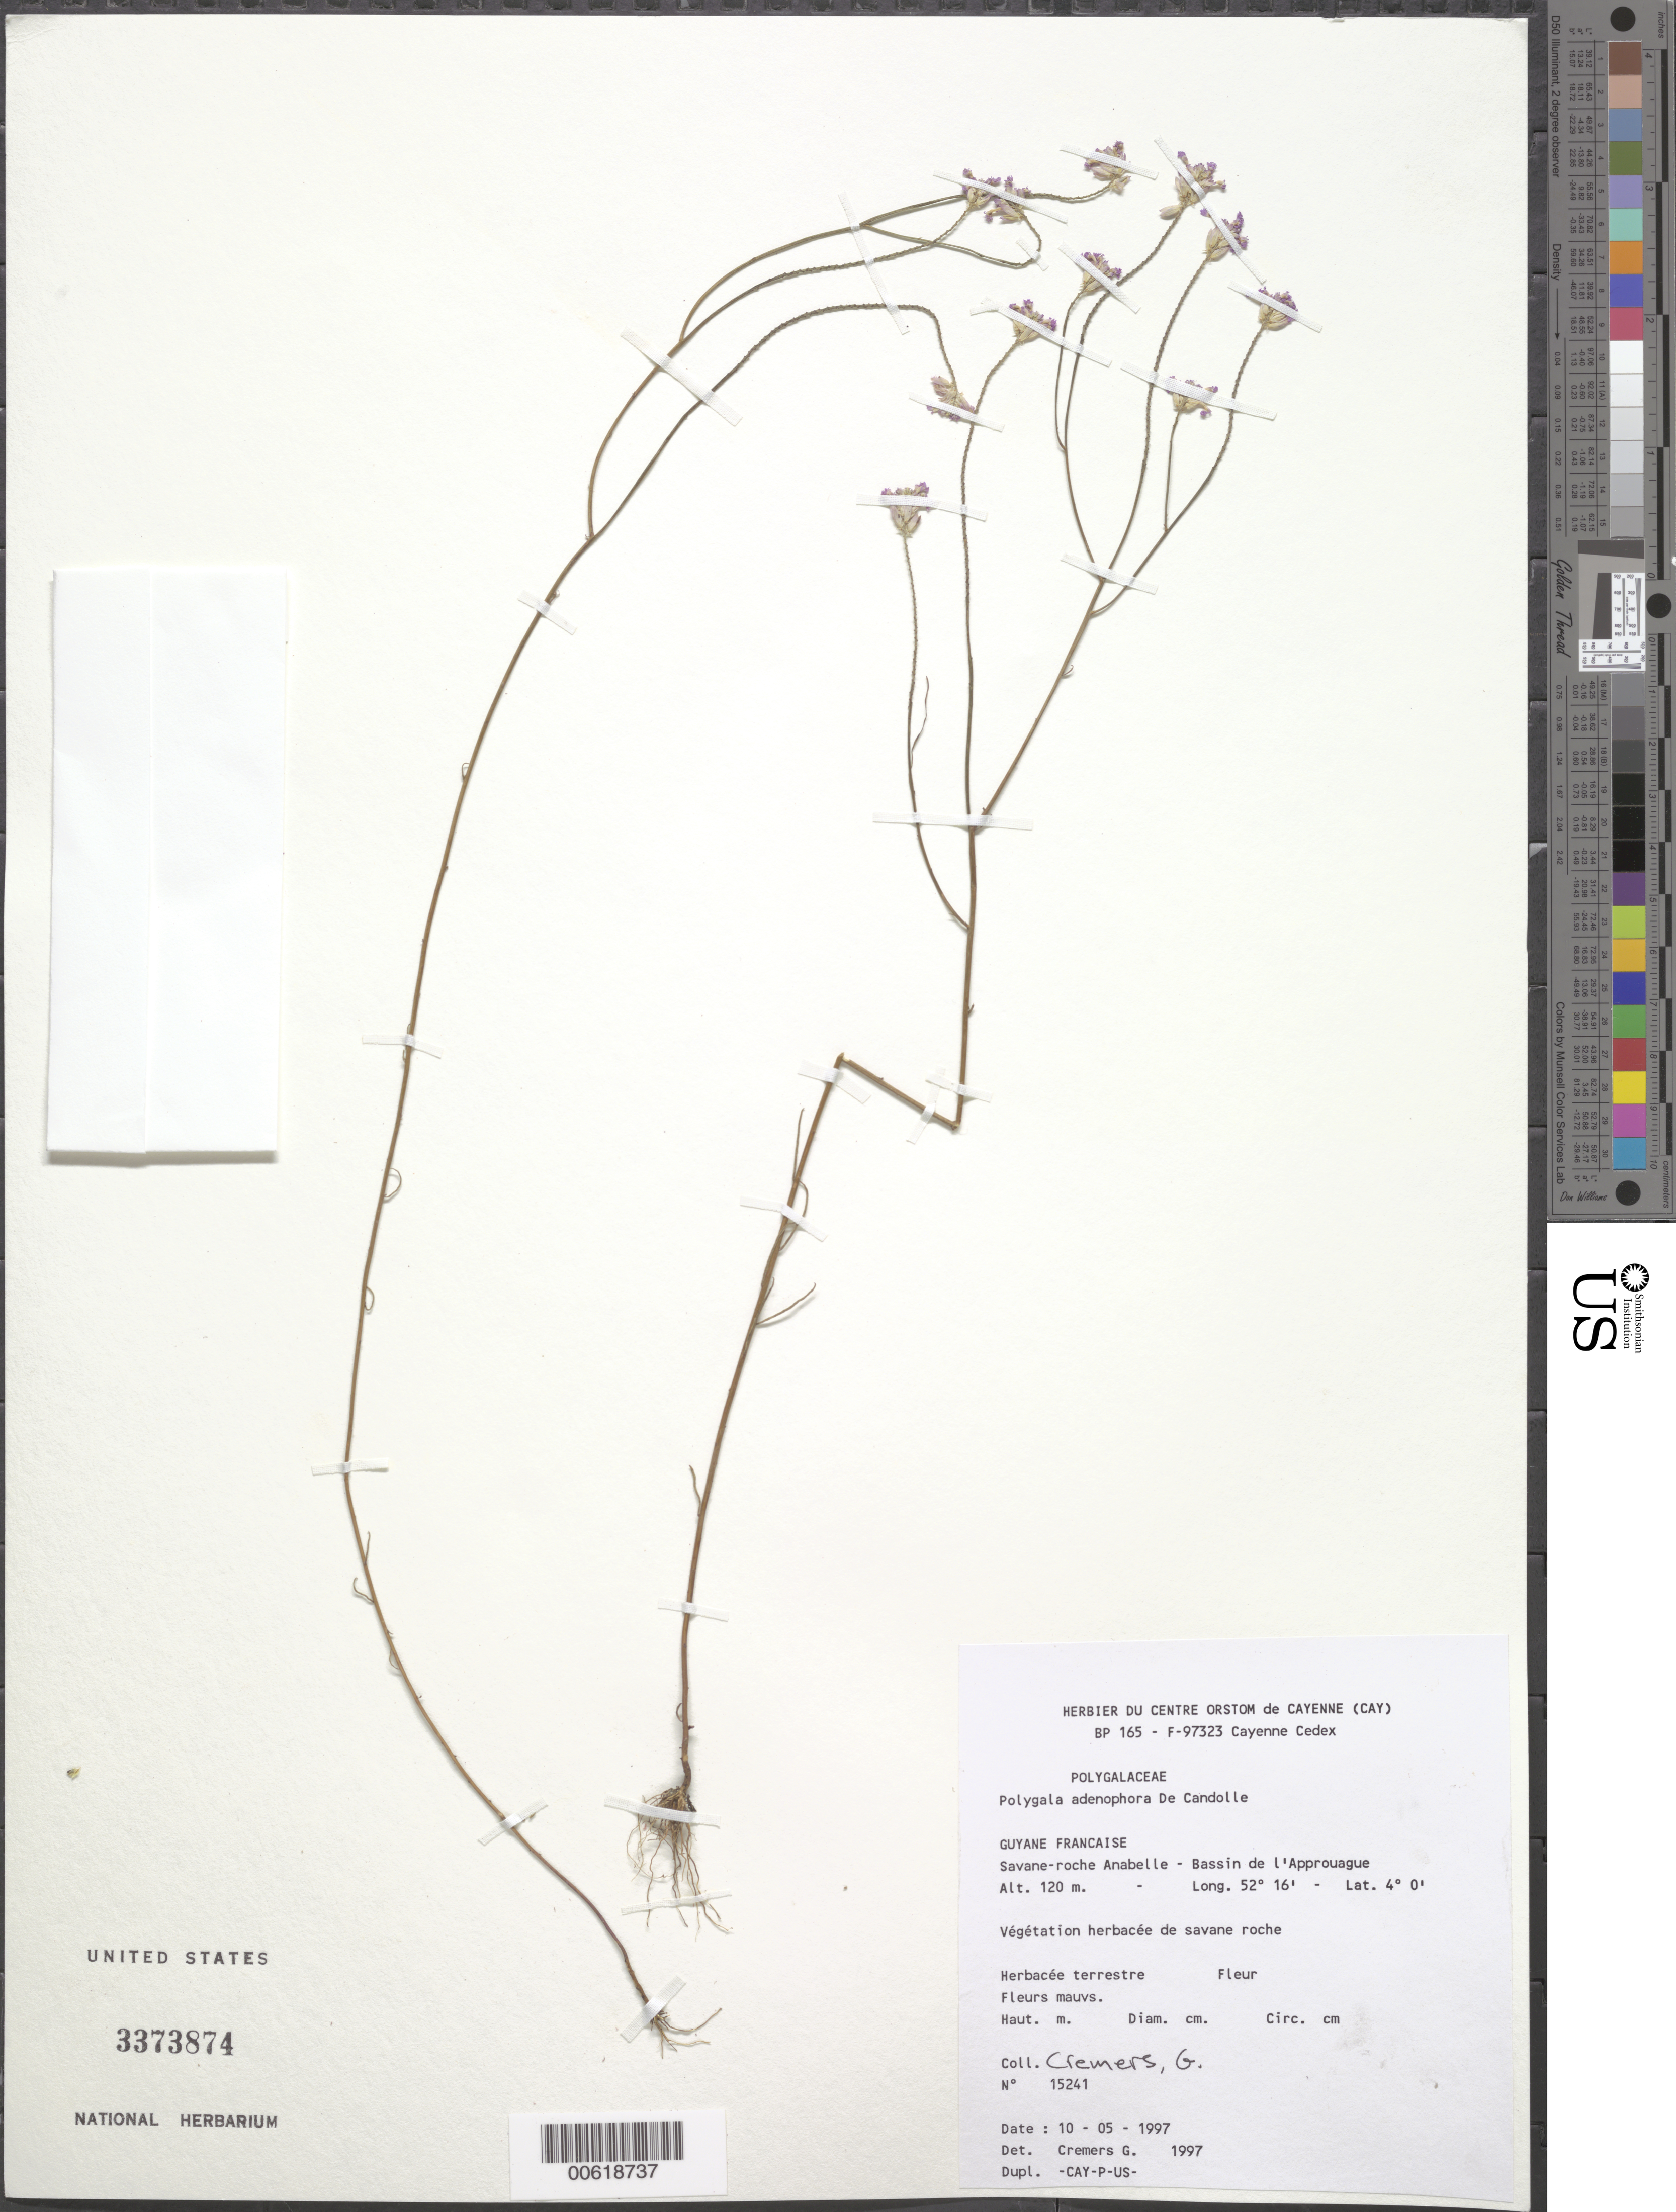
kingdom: Plantae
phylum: Tracheophyta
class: Magnoliopsida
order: Fabales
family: Polygalaceae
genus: Polygala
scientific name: Polygala adenophora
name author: DC.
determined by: Cremers, Georges A.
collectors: G. Cremers & J.-J. de Granville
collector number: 15241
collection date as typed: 10-May-97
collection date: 1997-05-10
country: French Guiana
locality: Savane Roche de Virginie, Bassin de l'Approuague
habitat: Vegetation herbacée de savane roche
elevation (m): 120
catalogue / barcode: US 3373874